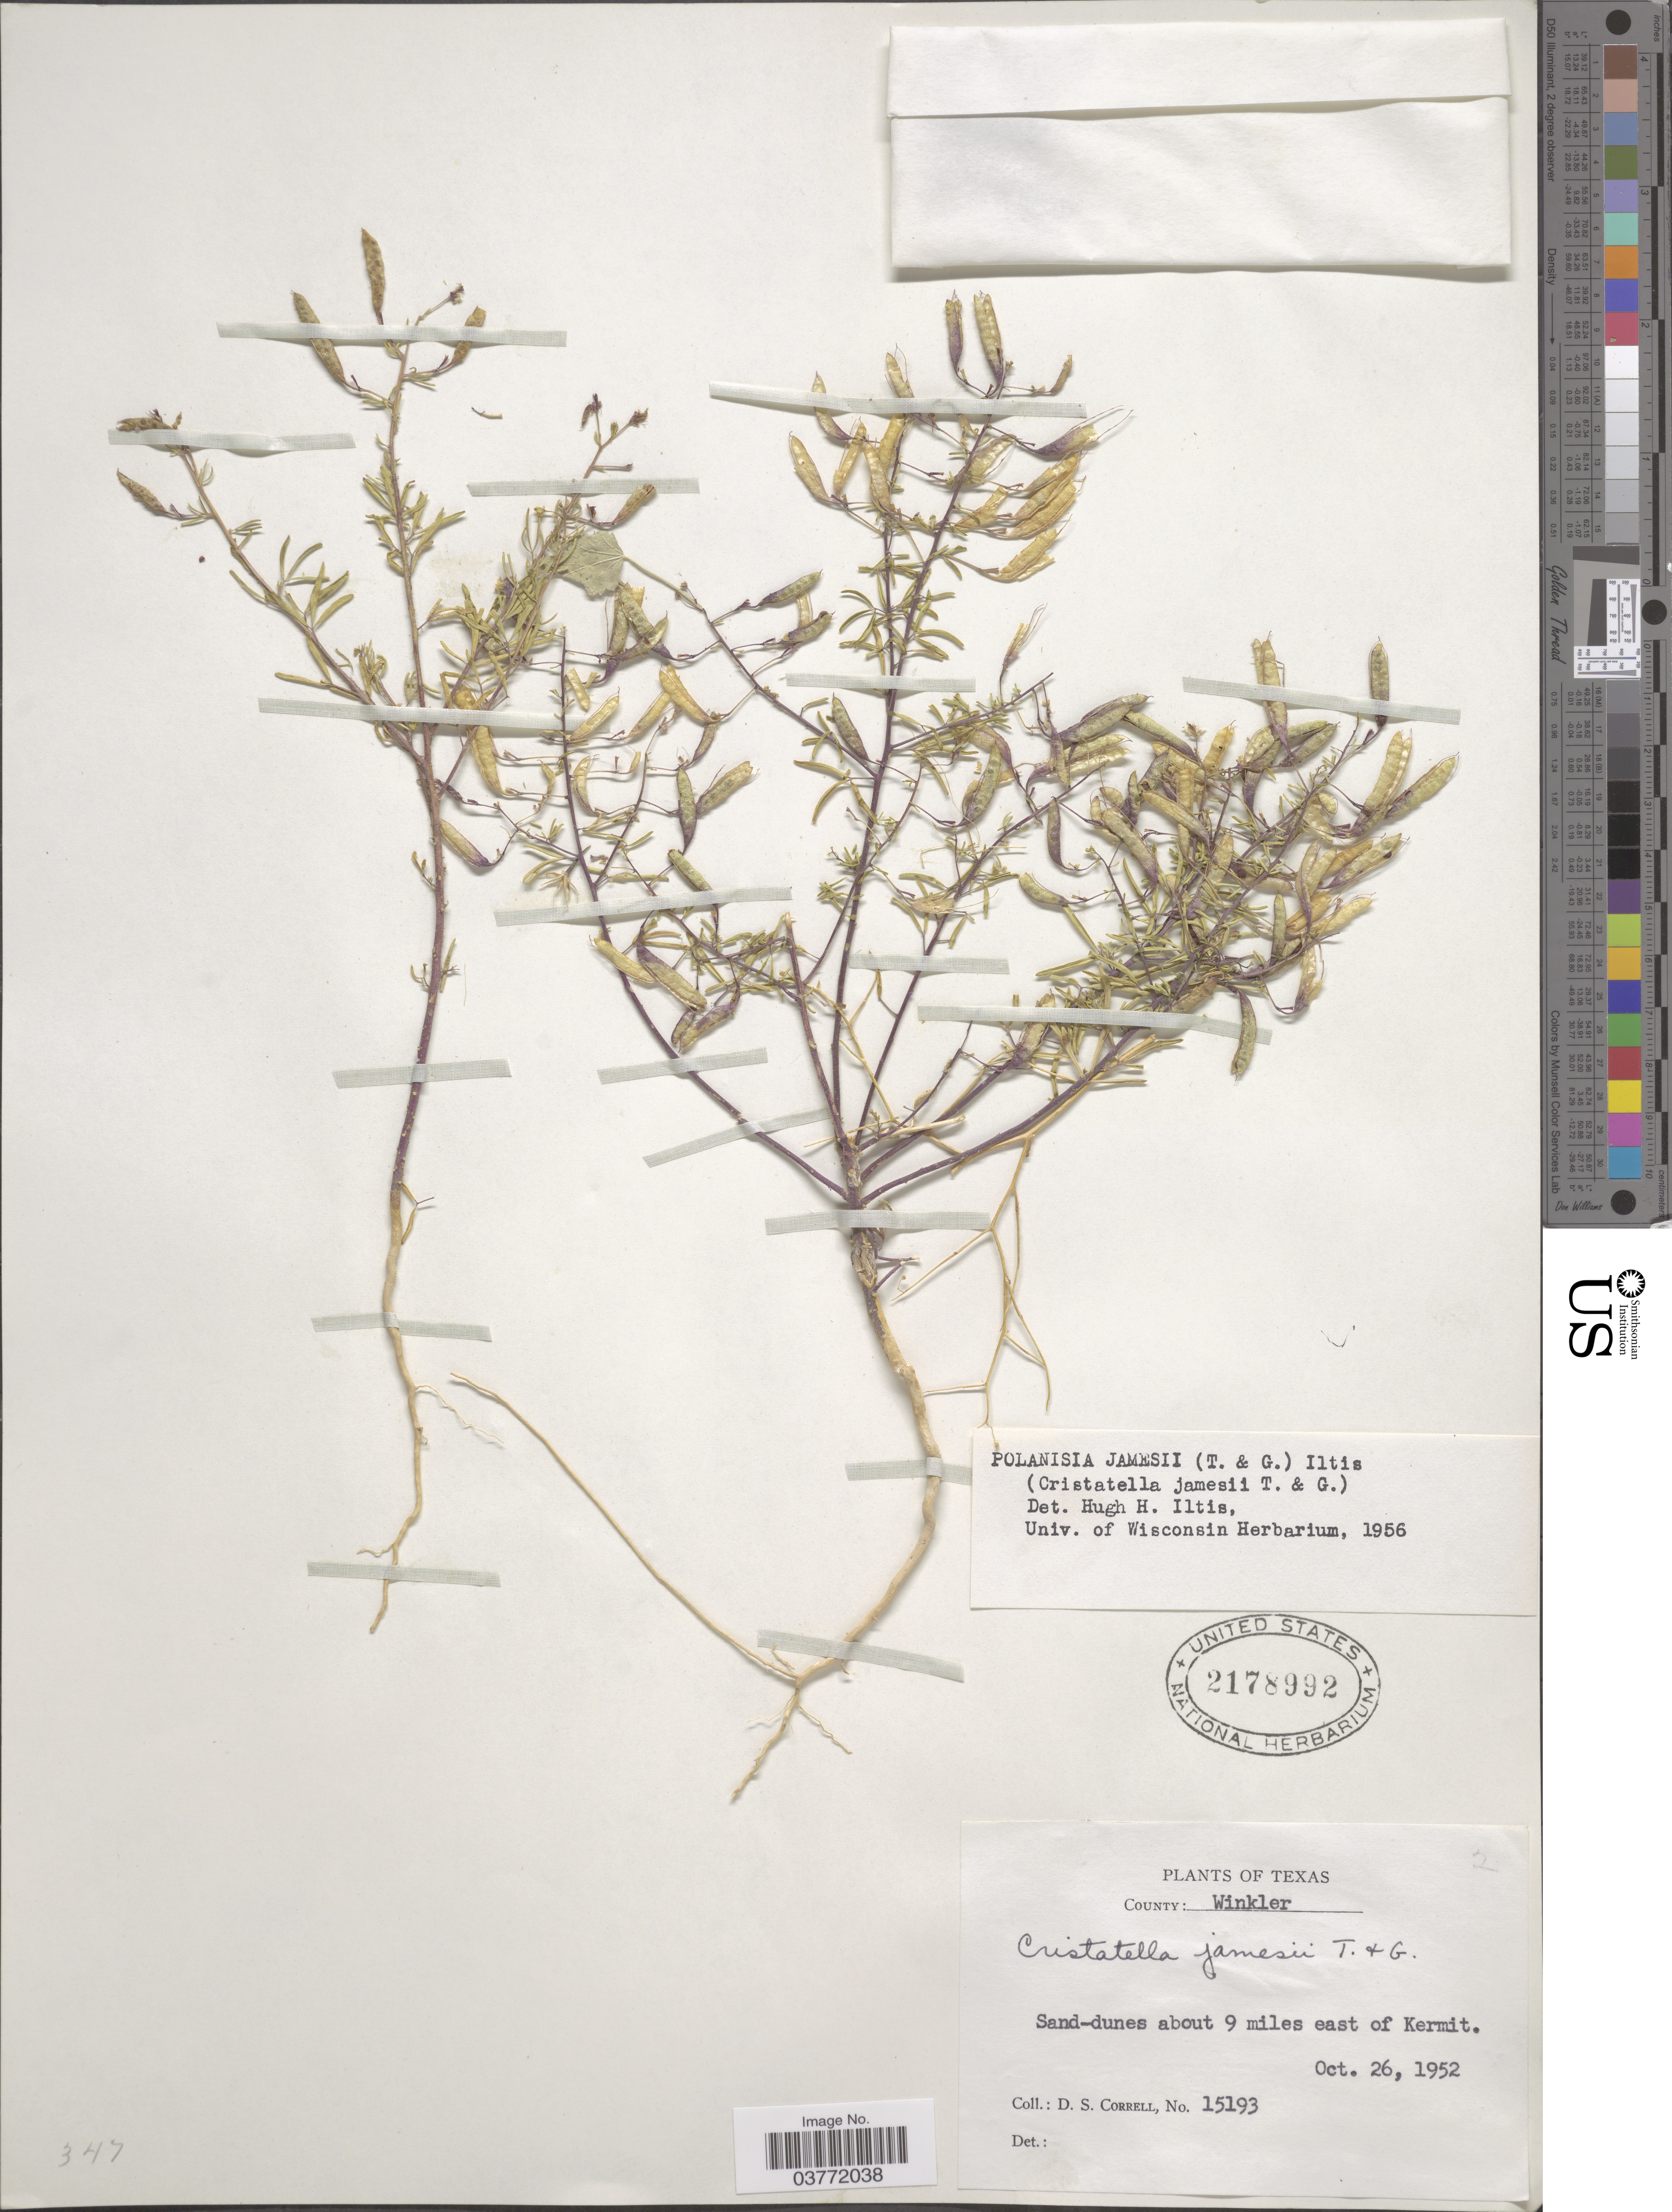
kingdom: Plantae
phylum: Tracheophyta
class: Magnoliopsida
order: Brassicales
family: Cleomaceae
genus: Polanisia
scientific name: Polanisia jamesii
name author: (Torr. & A. Gray) Iltis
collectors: D. S. Correll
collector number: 15193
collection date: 1952-10-26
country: United States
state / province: Texas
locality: County Winkler. Sand-dunes about 9 miles east of Kermit.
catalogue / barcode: US 2178992